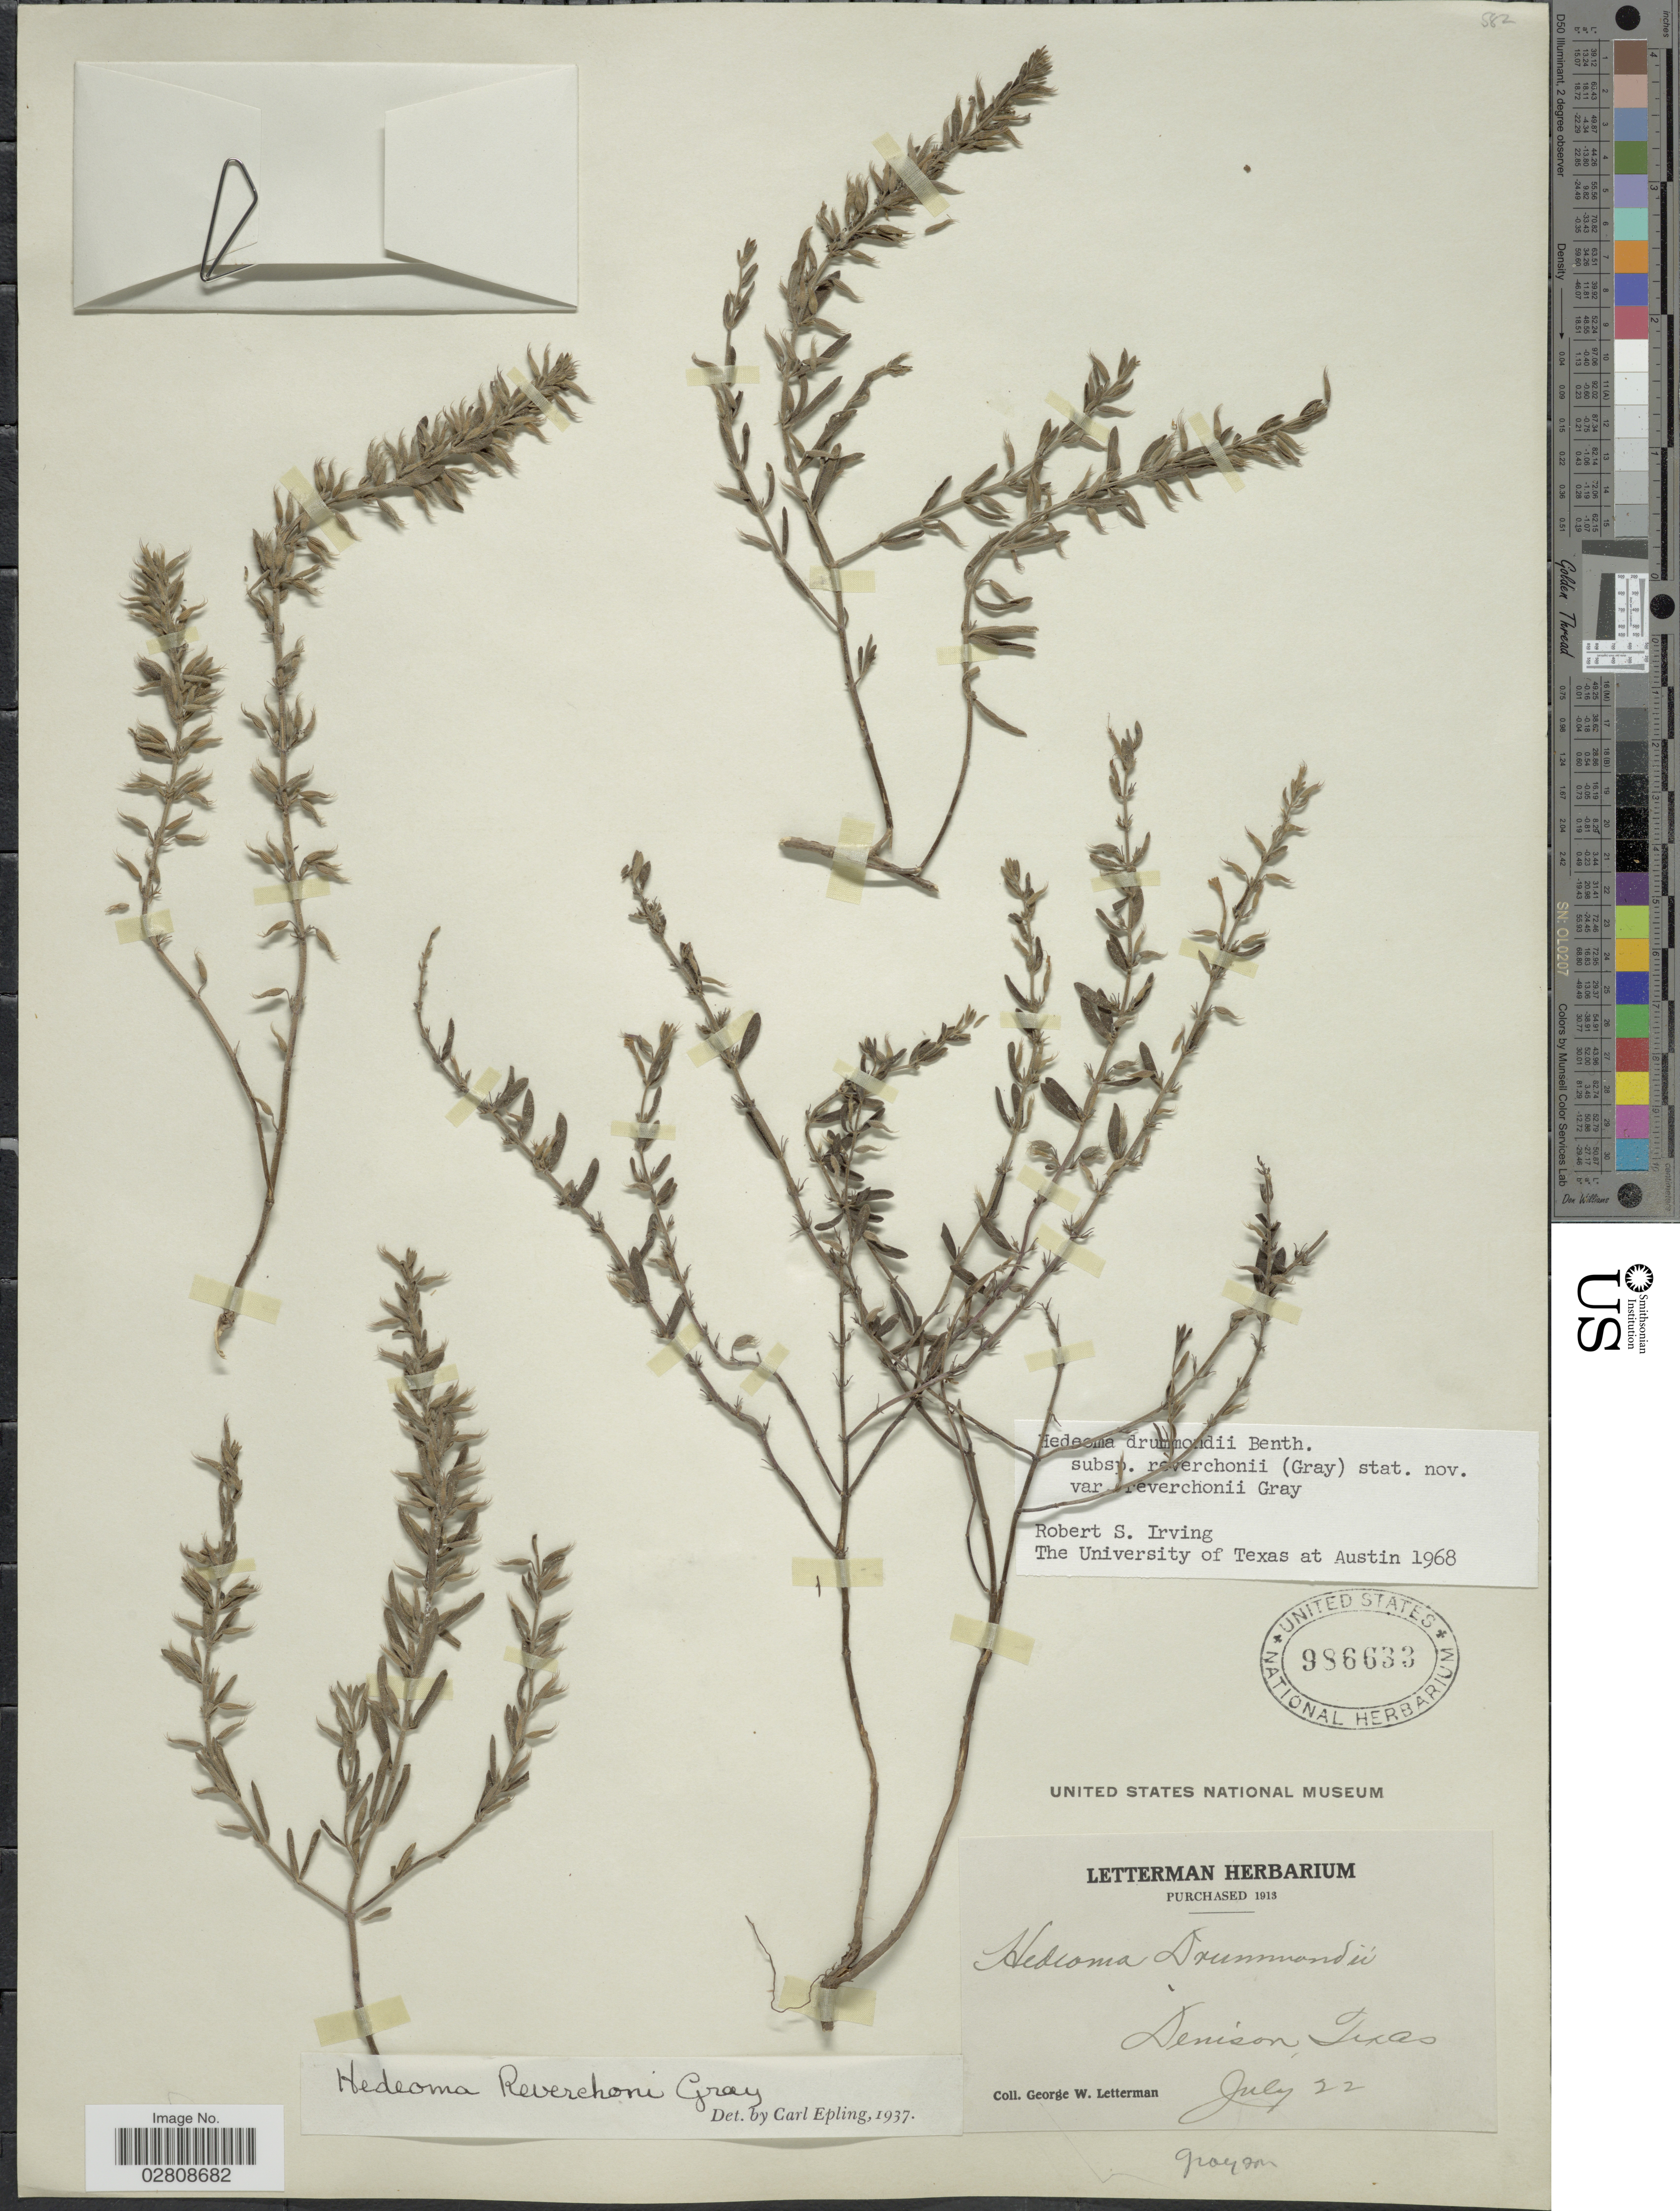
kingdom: Plantae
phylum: Tracheophyta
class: Magnoliopsida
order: Lamiales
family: Lamiaceae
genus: Hedeoma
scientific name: Hedeoma drummondii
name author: Benth.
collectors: G. W. Letterman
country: United States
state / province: Texas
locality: Denison. Grayson. [unsure placement]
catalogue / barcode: US 986633